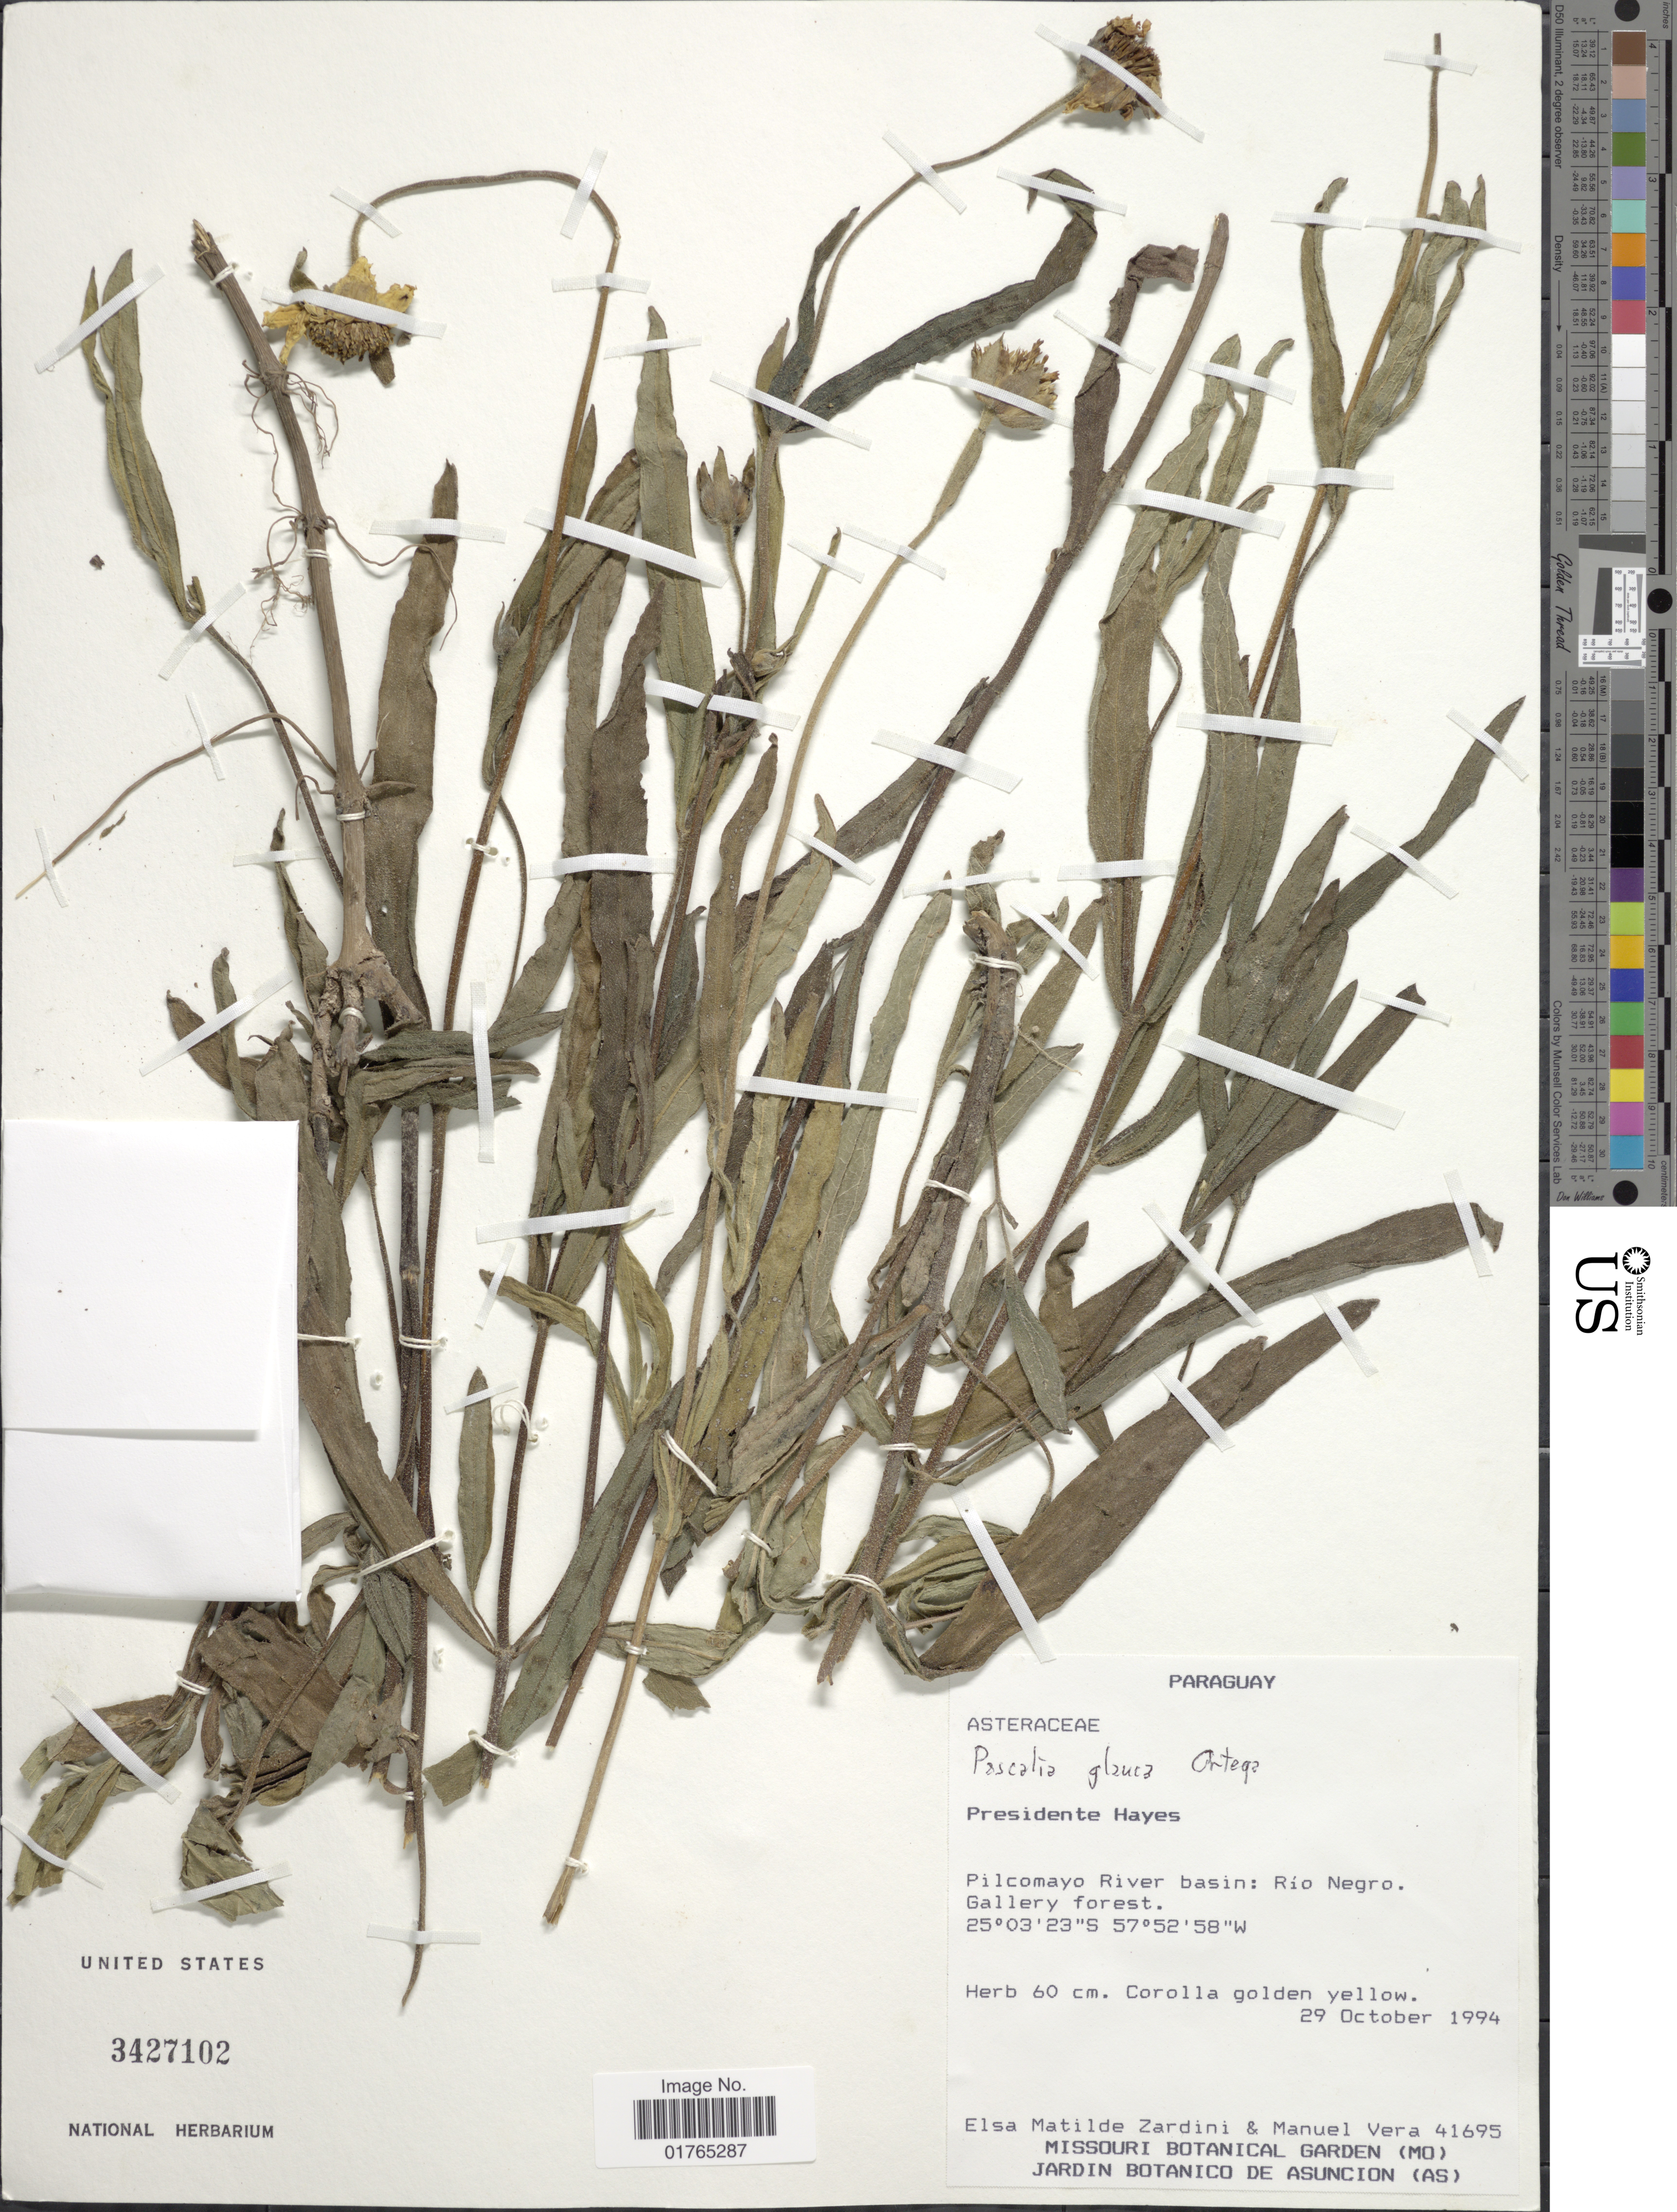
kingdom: Plantae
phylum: Tracheophyta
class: Magnoliopsida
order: Asterales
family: Asteraceae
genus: Pascalia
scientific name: Pascalia glauca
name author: Ortega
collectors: E. M. Zardini & M. Vera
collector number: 41695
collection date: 1994-10-29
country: Paraguay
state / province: Presidente Hayes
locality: Pilcomayo River basin: Río Negro, Gallery forest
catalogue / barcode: US 3427102